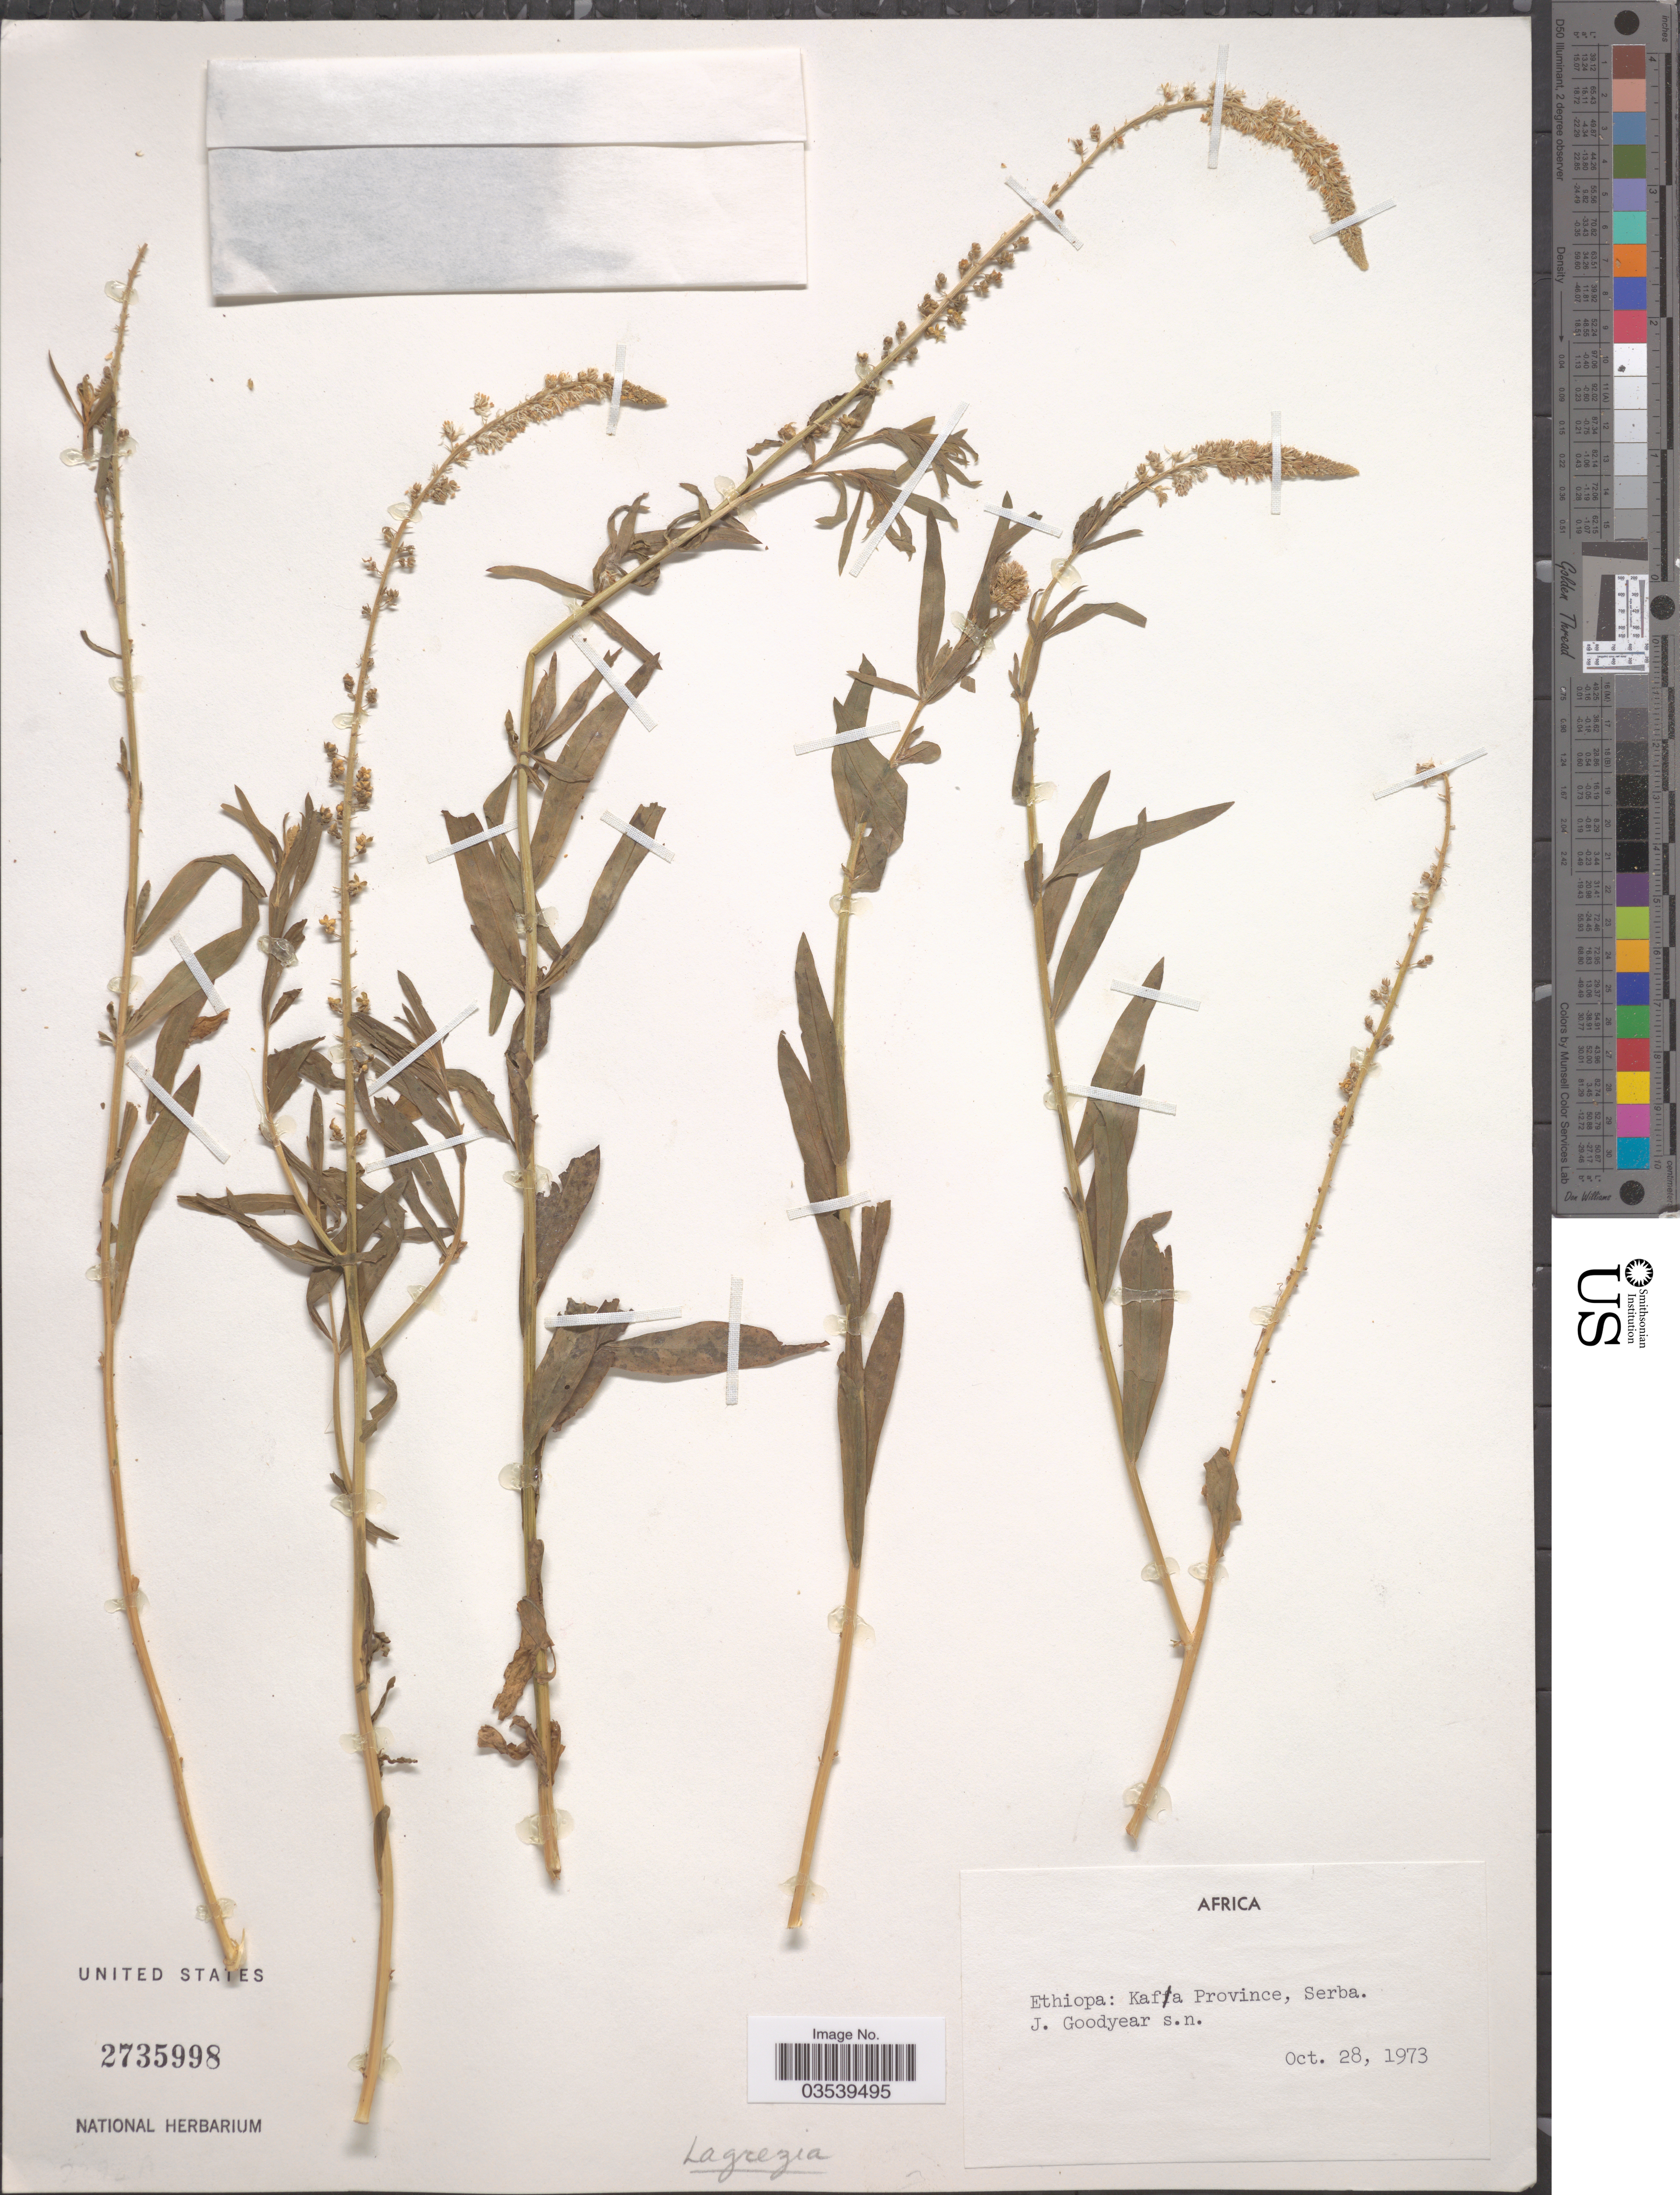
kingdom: Plantae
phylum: Tracheophyta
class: Magnoliopsida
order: Caryophyllales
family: Amaranthaceae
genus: Lagrezia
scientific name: Lagrezia sp.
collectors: J. Goodyear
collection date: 1973-10-28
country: Ethiopia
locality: Kafa Province, Serba.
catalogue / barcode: US 2735998